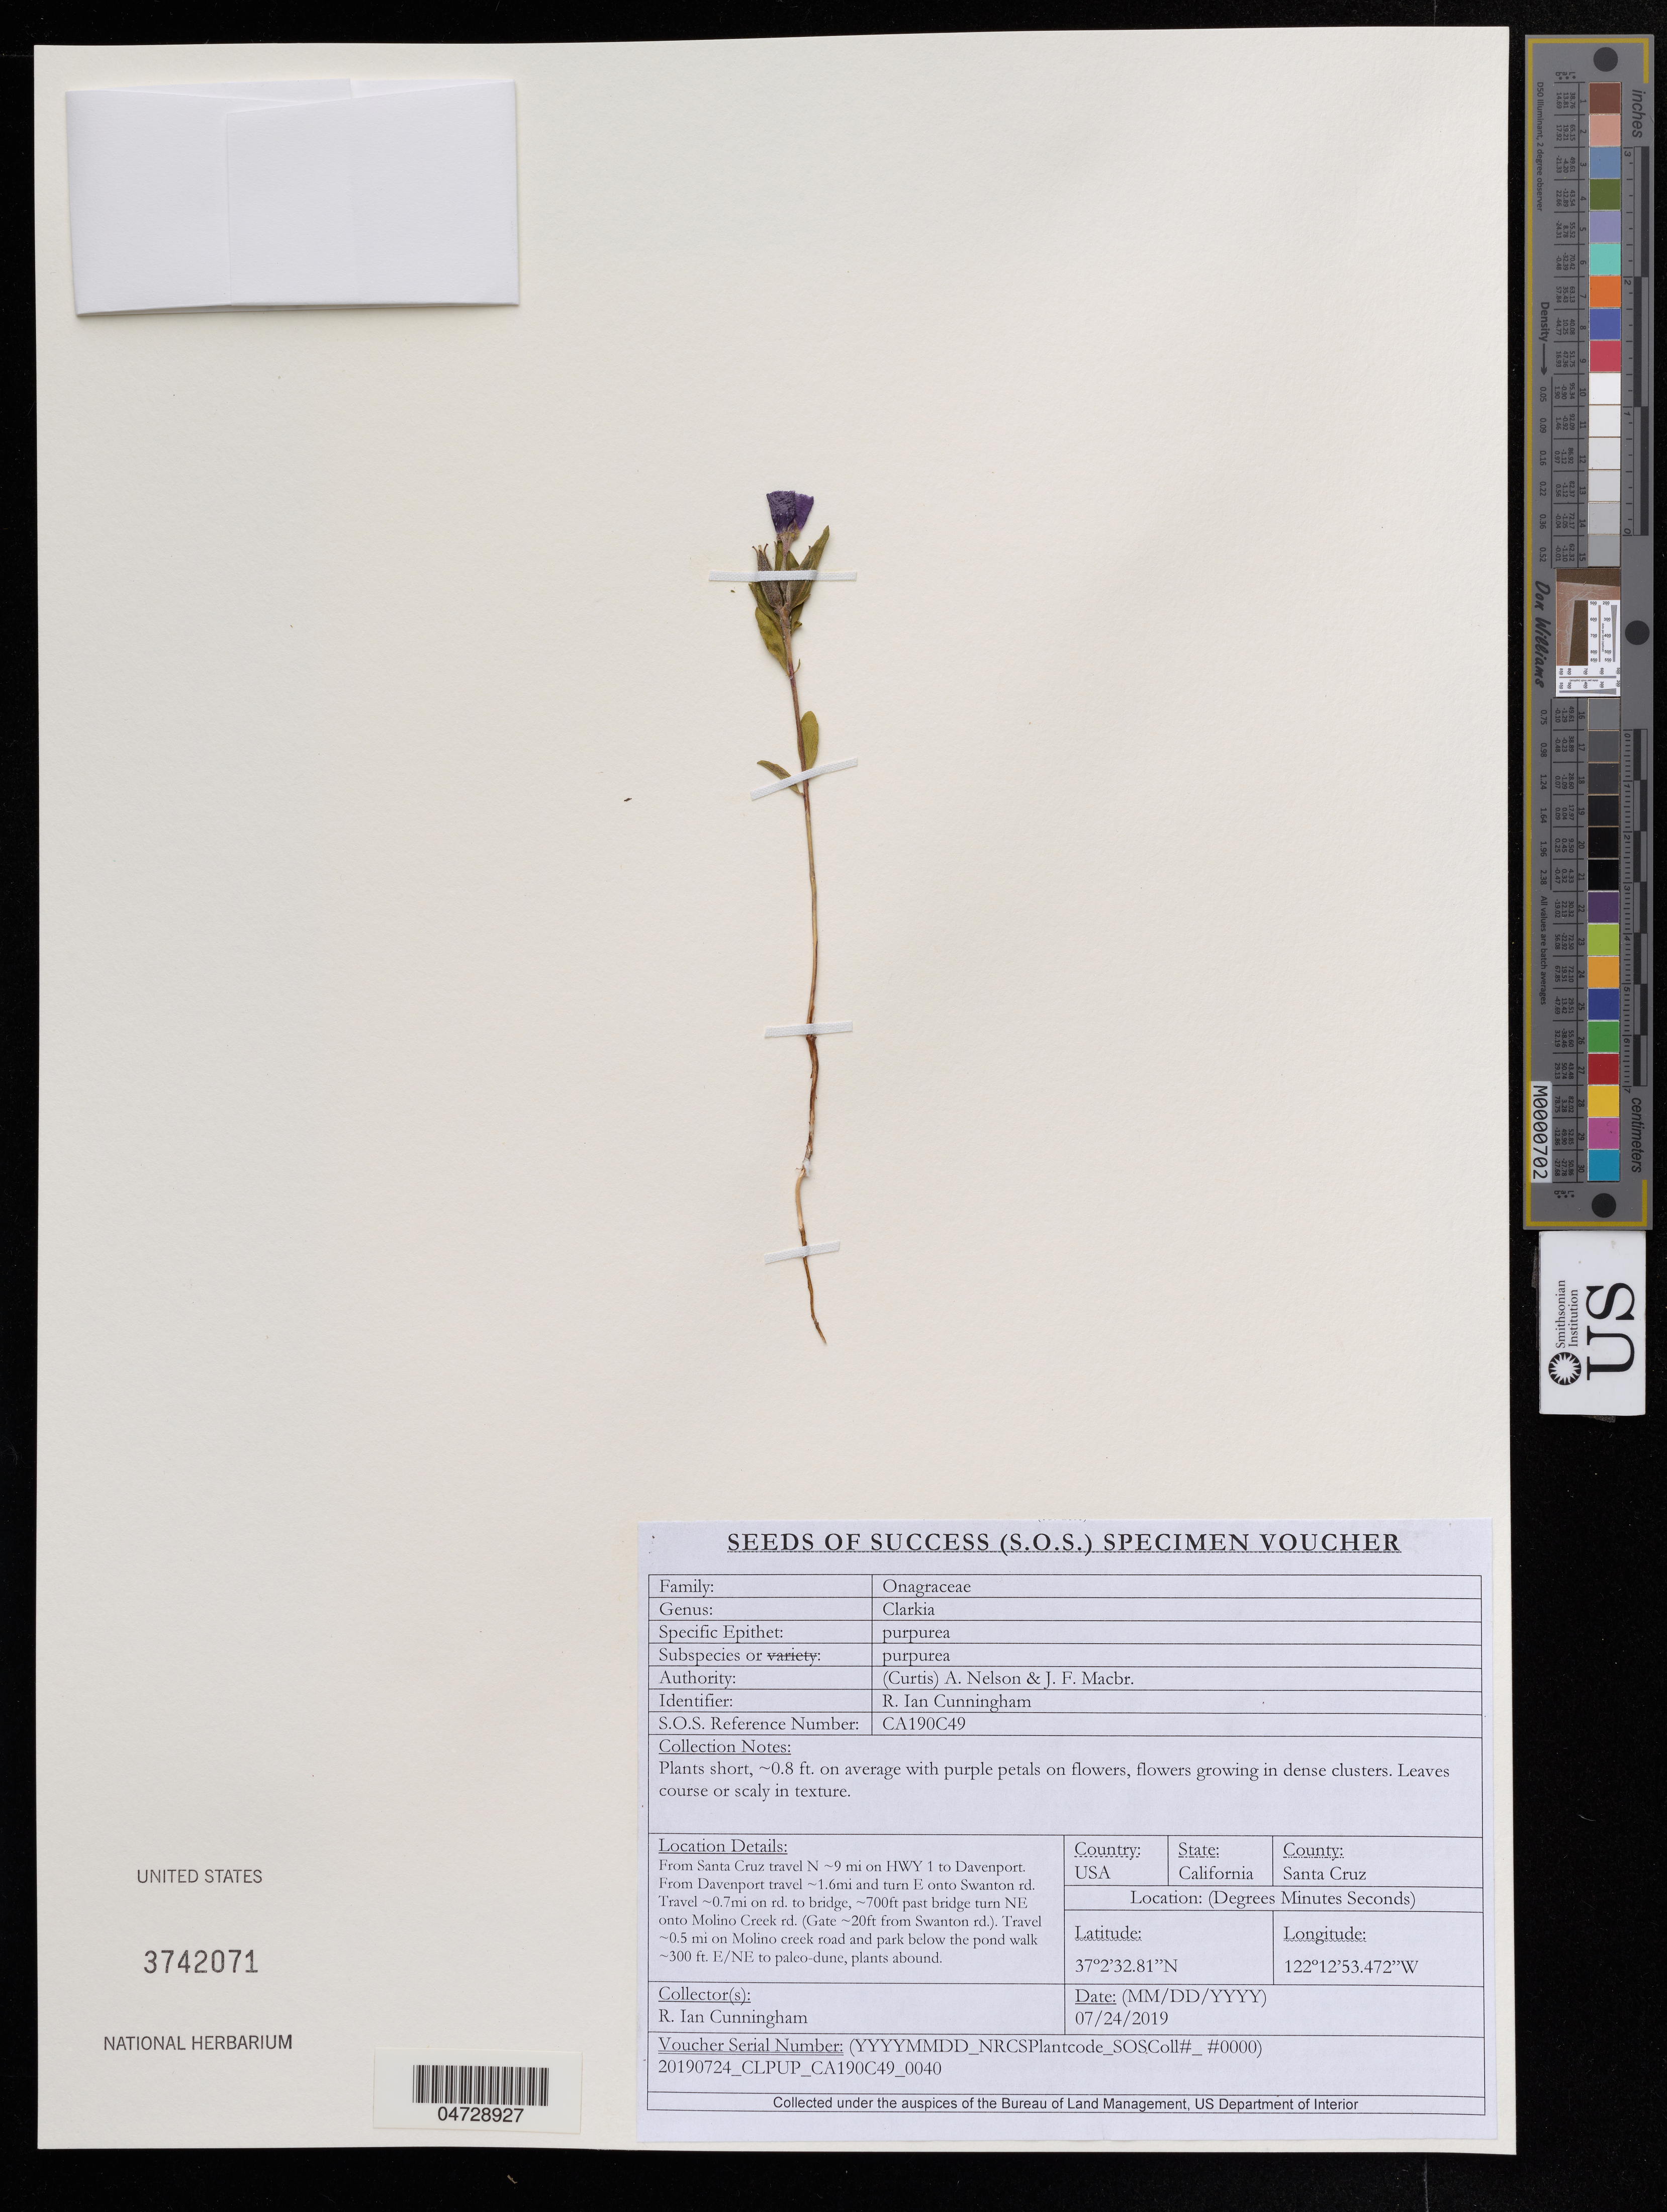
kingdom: Plantae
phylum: Tracheophyta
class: Magnoliopsida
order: Myrtales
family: Onagraceae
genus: Clarkia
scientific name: Clarkia purpurea subsp. purpurea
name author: (Curtis) A. Nelson & J.F. Macbr.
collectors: R. Cunningham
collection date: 2019-07-24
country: United States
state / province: California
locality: Santa Cruz, From Santa Cruz travel N ~9 mi on HWY 1 to Davenport. From Davenport travel ~1.6mi and turn E onto Swanton rd. Travel~0.7mi on rd. to bridge,~700ft past bridge turn NE onto Molino Creek rd.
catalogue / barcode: US 3742071